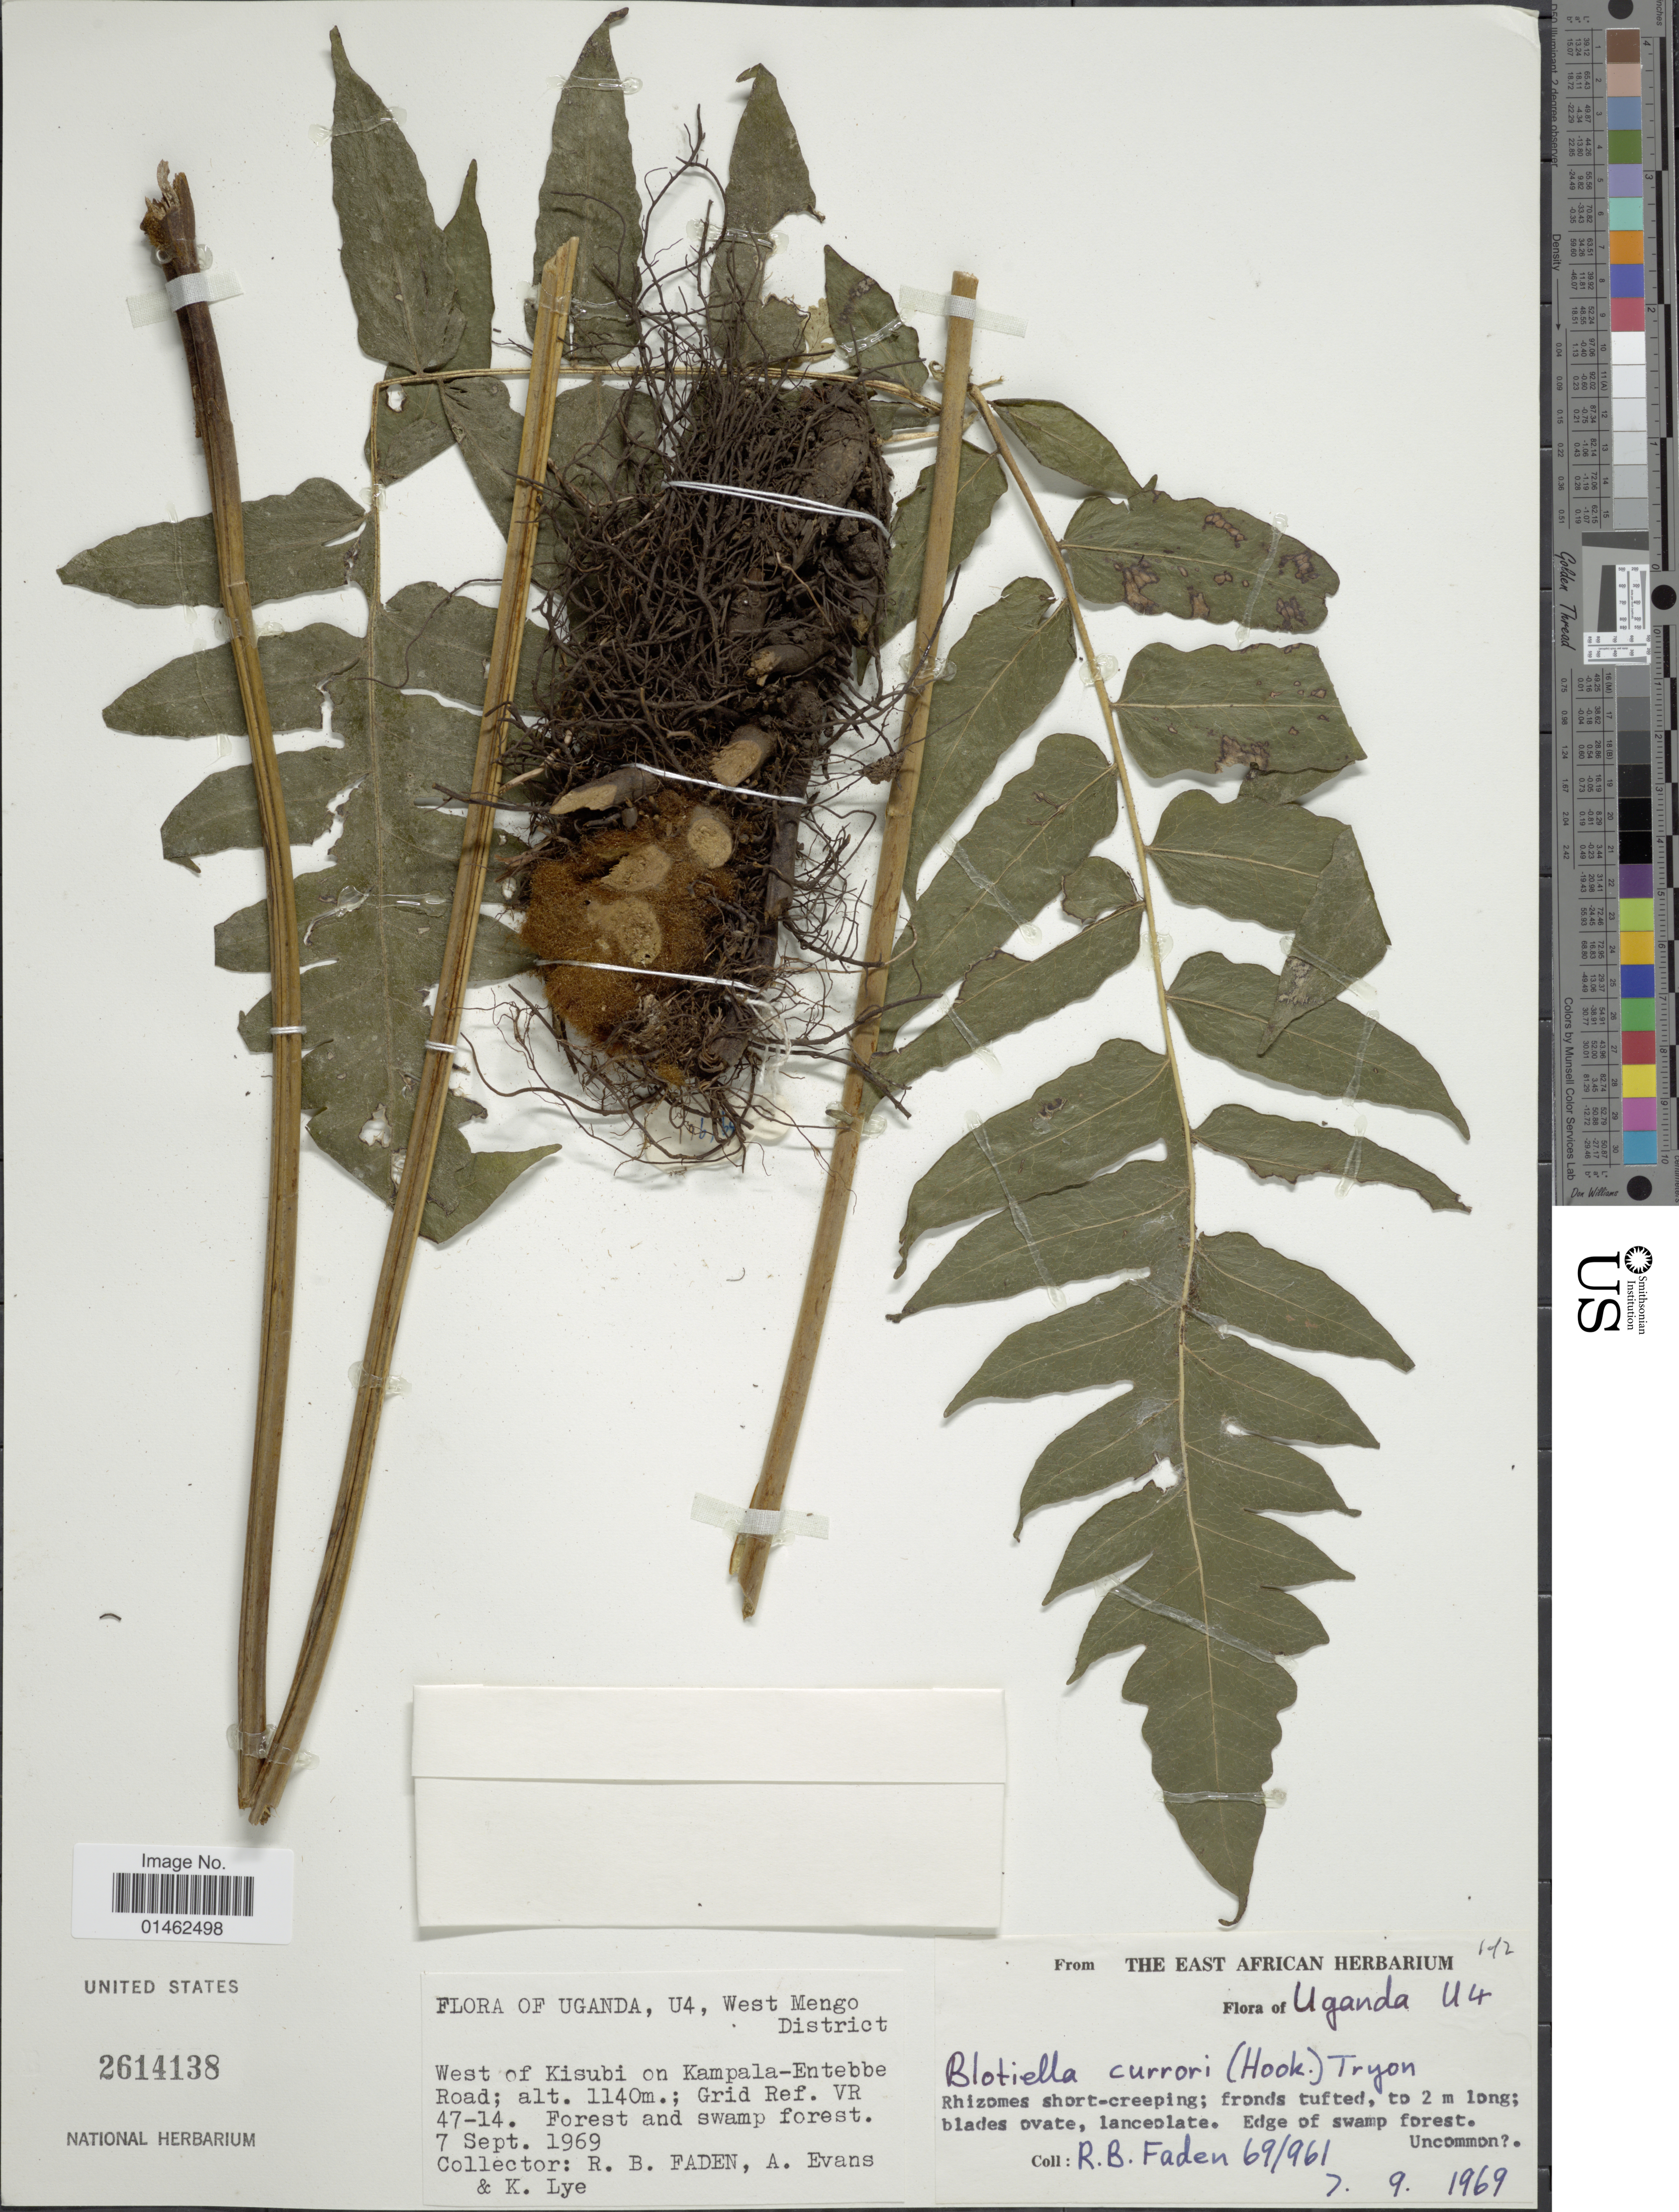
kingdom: Plantae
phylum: Tracheophyta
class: Polypodiopsida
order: Polypodiales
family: Dennstaedtiaceae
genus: Blotiella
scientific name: Blotiella currorii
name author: Hook.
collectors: R. B. Faden, A. Evans & K. A. Lye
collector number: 69/961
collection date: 1969-09-07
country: Uganda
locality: West Mengo District, West of Kisumbi on Kampala-Entebbe Road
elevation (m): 1140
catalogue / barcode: US 2614138